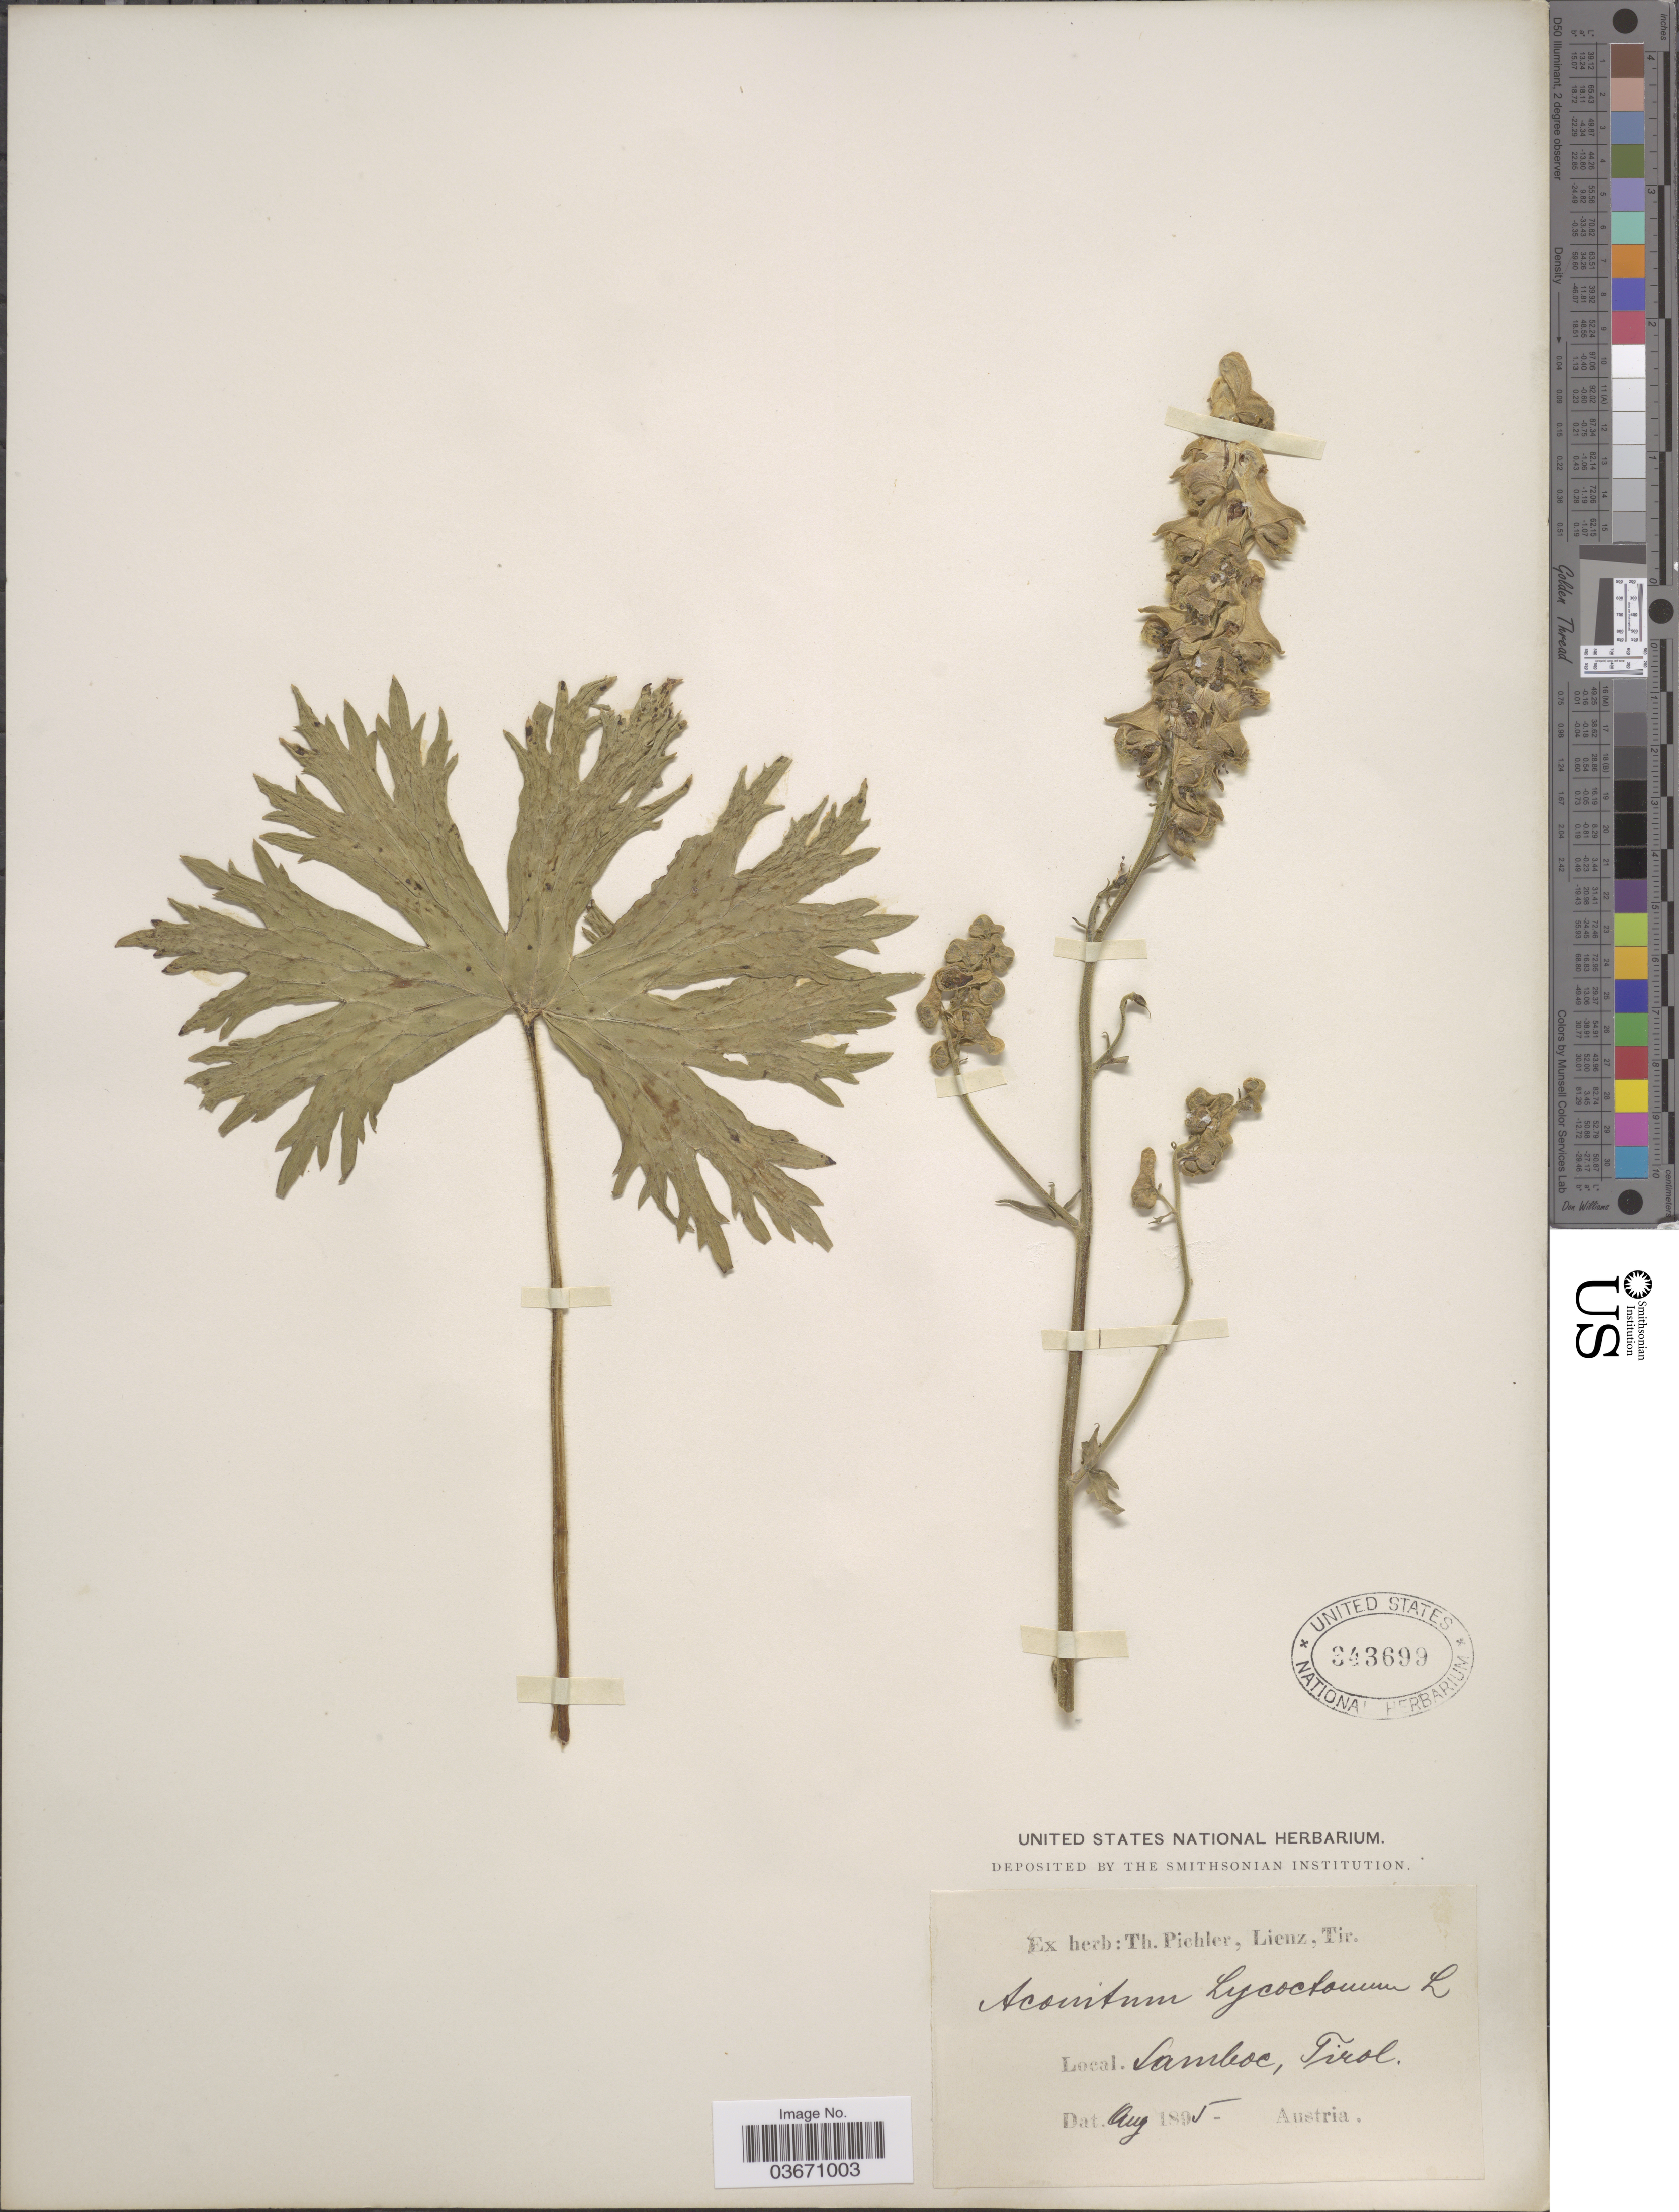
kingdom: Plantae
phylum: Tracheophyta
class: Magnoliopsida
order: Ranunculales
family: Ranunculaceae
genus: Aconitum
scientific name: Aconitum lycoctonum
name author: L.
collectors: ex herb. T. Pichler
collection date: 1895-08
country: Austria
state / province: Tirol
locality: Samboc.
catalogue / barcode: US 343699